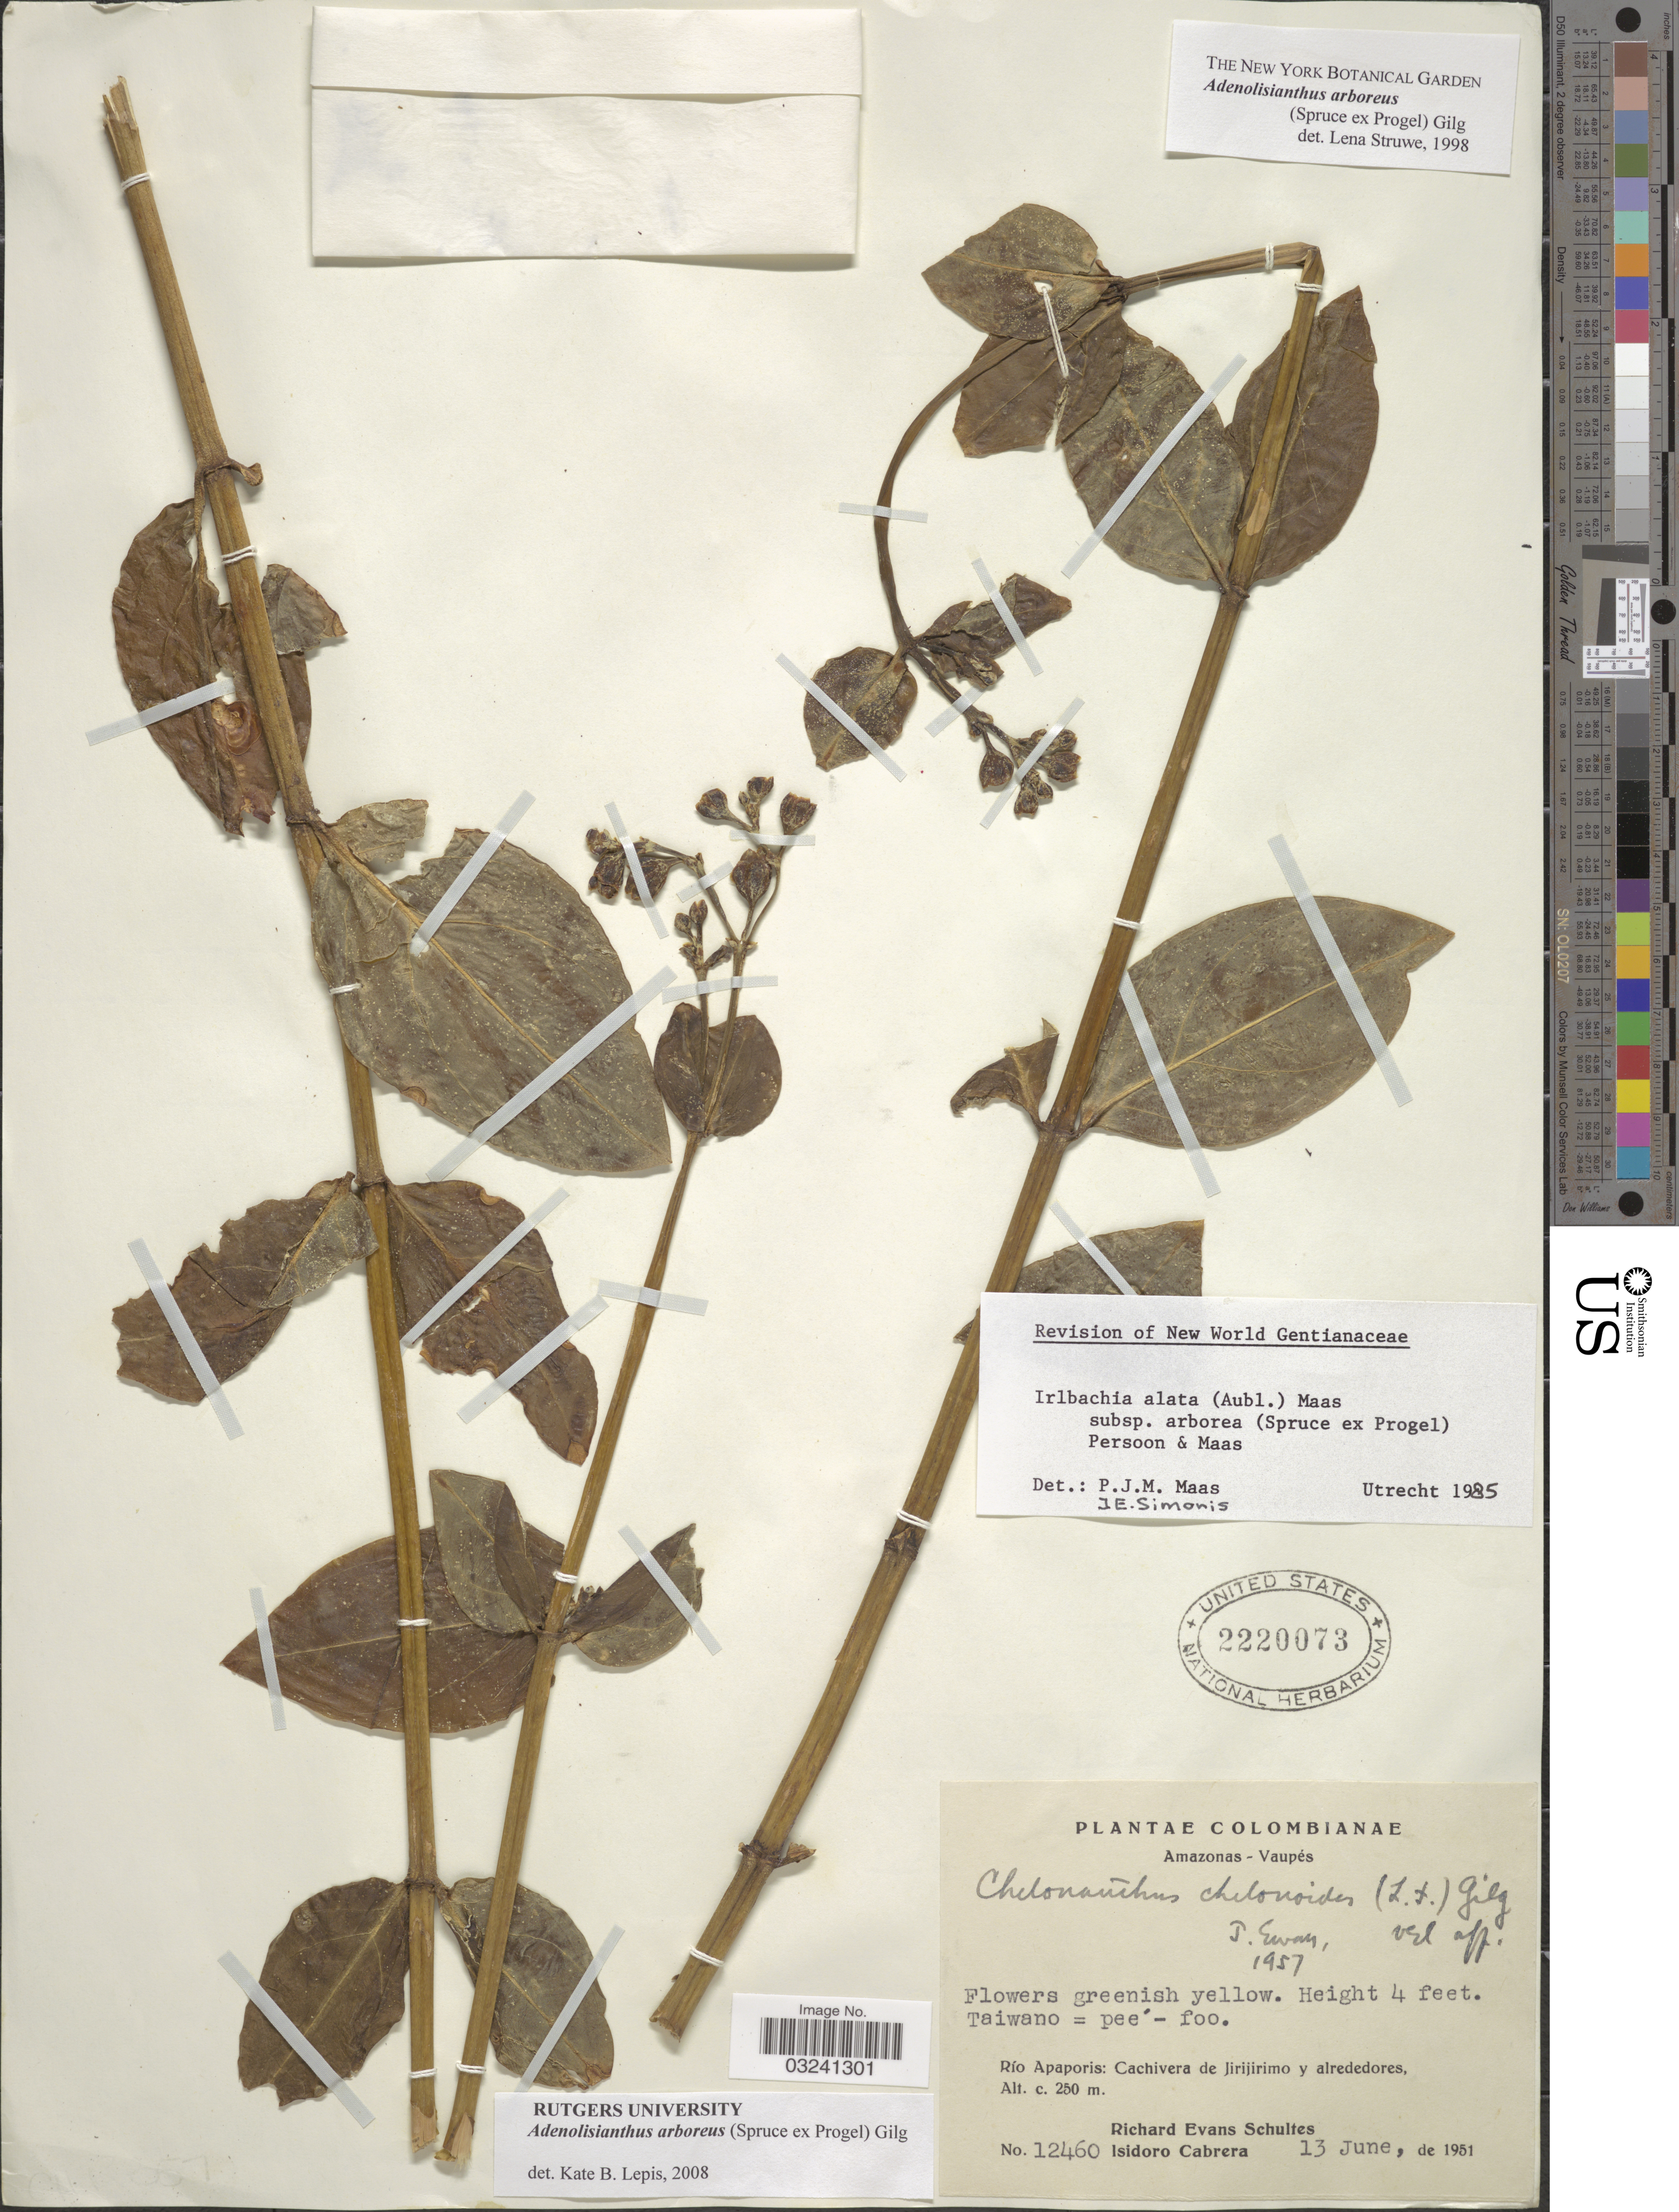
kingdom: Plantae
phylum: Tracheophyta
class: Magnoliopsida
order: Gentianales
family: Gentianaceae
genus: Adenolisianthus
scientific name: Adenolisianthus arboreus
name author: (Spruce ex Progel) Gilg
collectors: R. E. Schultes & I. Cabrera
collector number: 12460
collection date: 1951-06-13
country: Colombia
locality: Amazonas - Vaupés. Río Apaporis: Cachivera de Jirijirimo y alrededores.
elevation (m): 250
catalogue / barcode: US 2220073